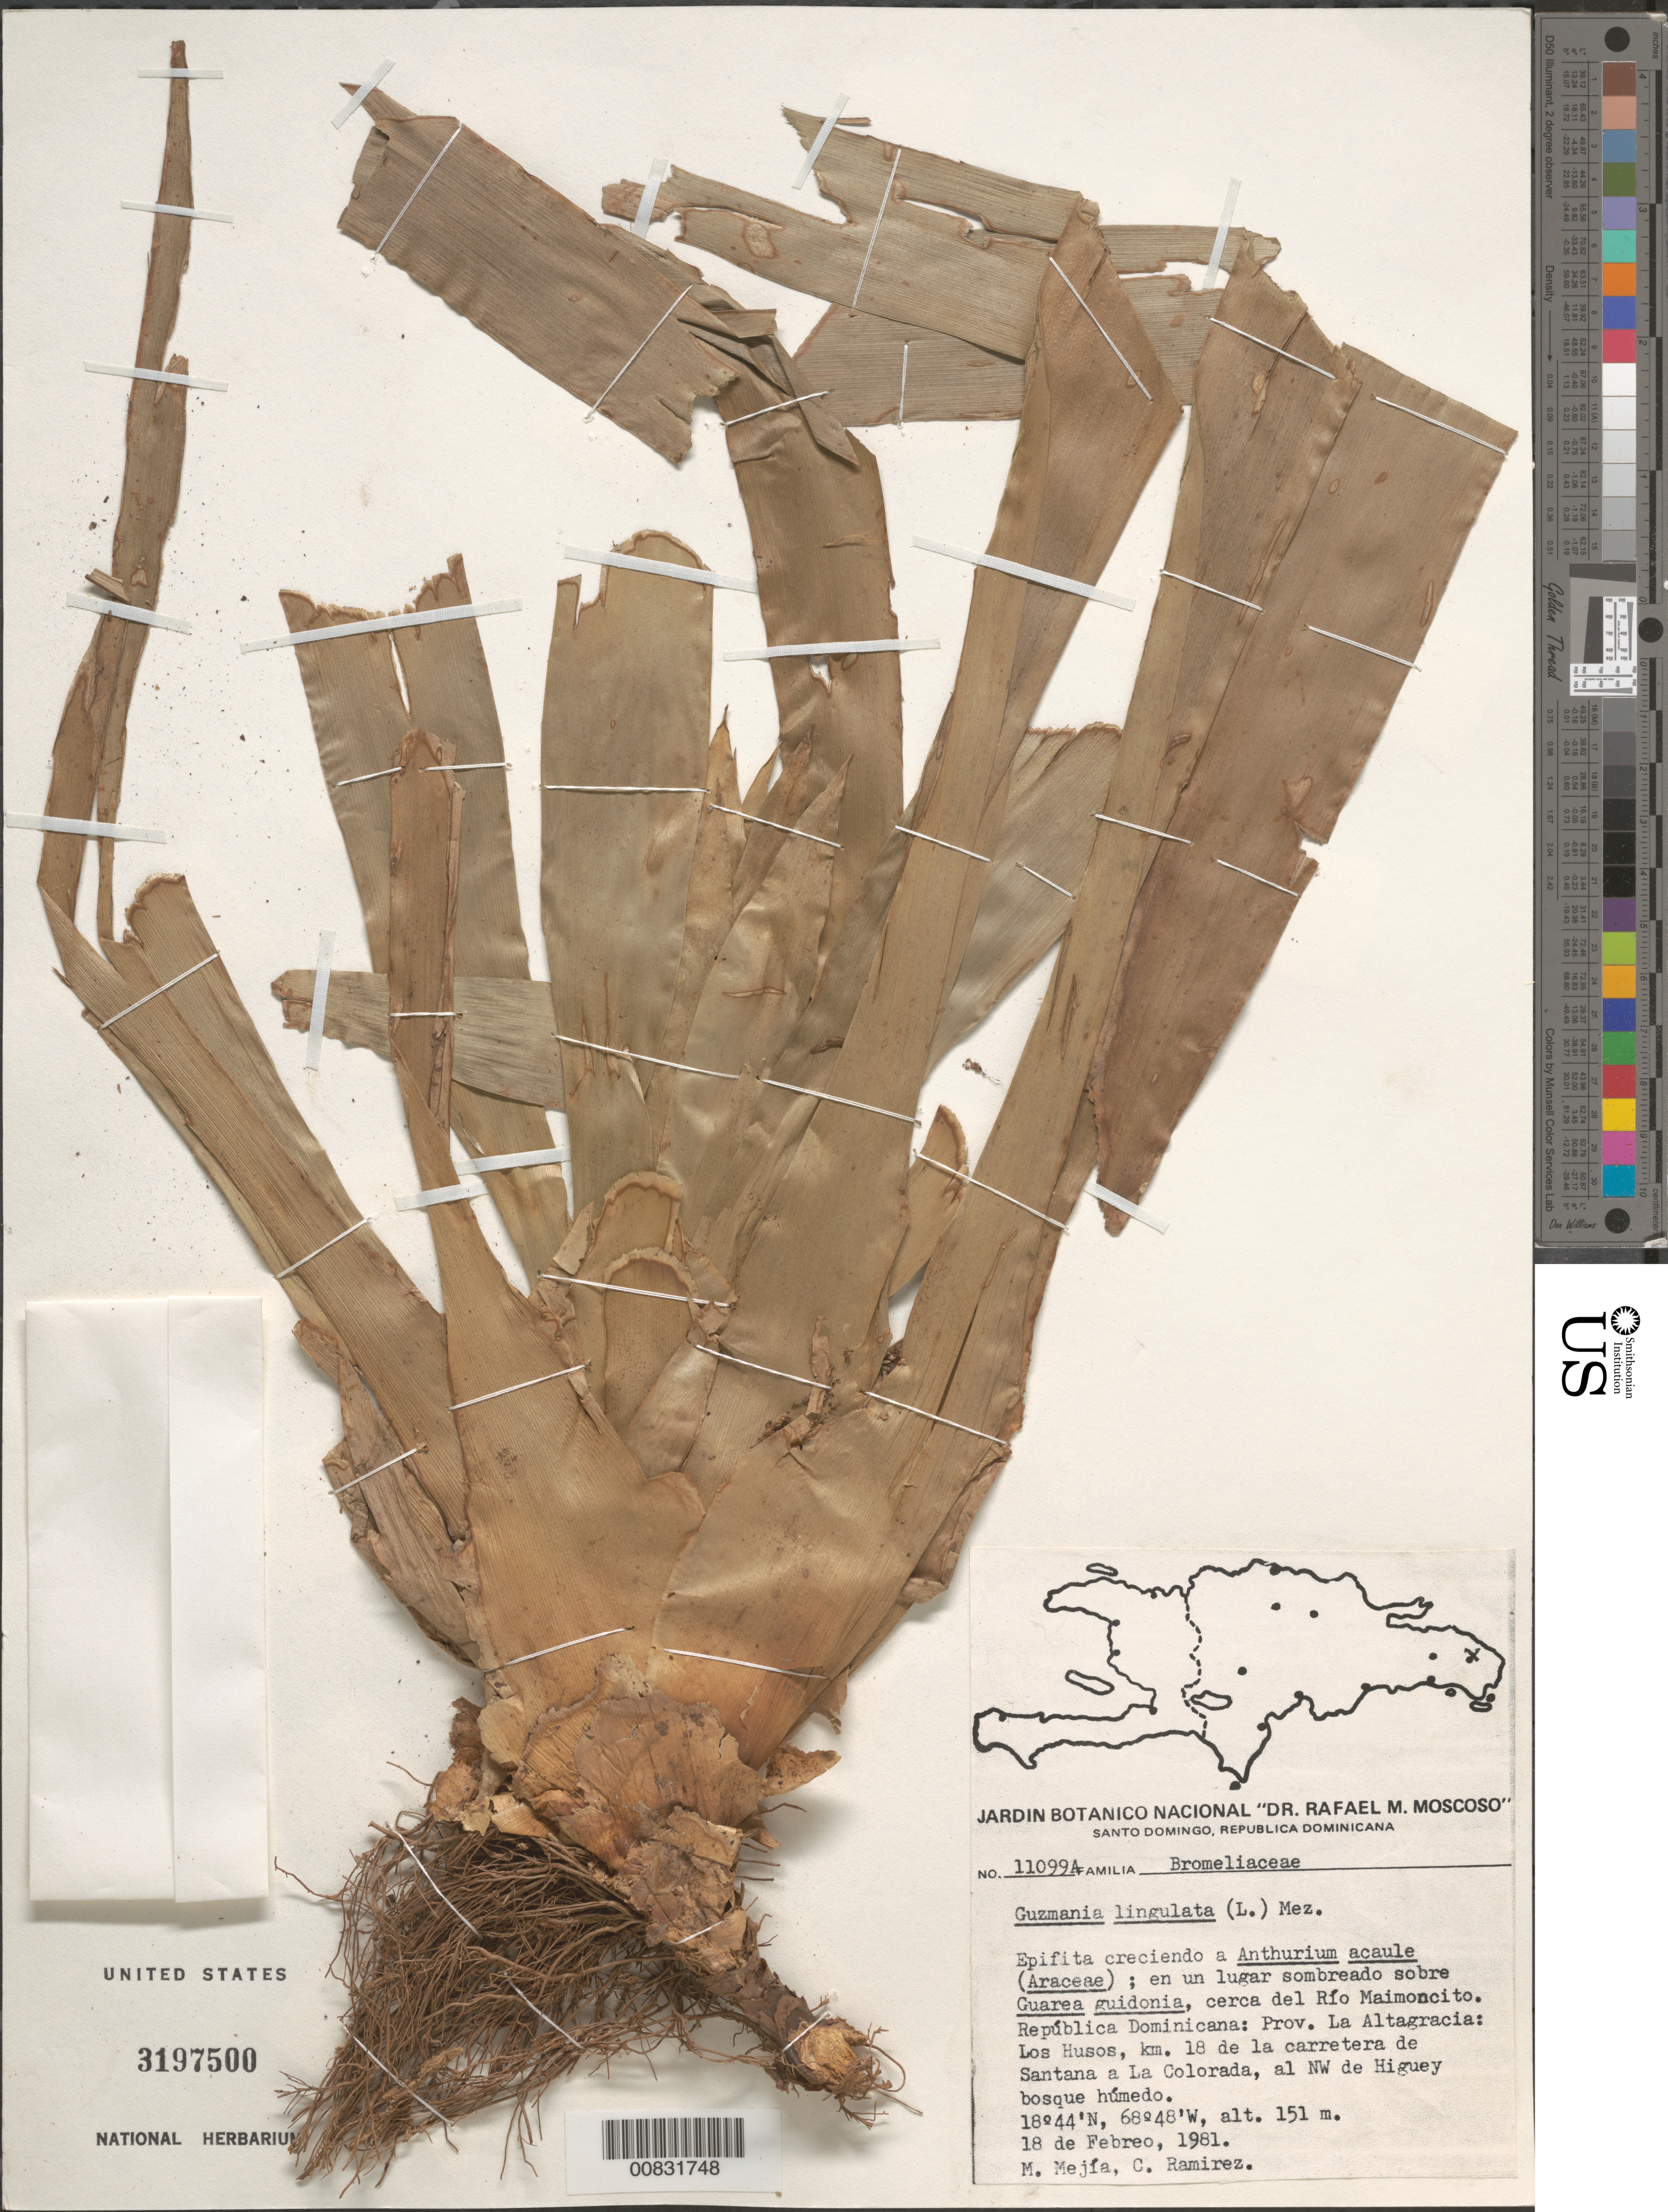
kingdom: Plantae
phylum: Tracheophyta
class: Liliopsida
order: Poales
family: Bromeliaceae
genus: Guzmania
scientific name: Guzmania lingulata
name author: (L.) Mez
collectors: M. Mejia & C. Ramirez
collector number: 11099a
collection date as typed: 18 Feb 1981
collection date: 1981-02-18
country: Dominican Republic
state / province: La Altagracia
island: Hispaniola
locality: Cerca del Río Maimoncito. Los Husos, km. 18 de la carretera de Santana a La Colorada, al NW de Higüey.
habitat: Creciendo a Anthurium acaule (Araceae); en un lugar sombreado sobre Guarea guidonia. Bosque húmedo.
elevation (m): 151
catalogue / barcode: US 3197500